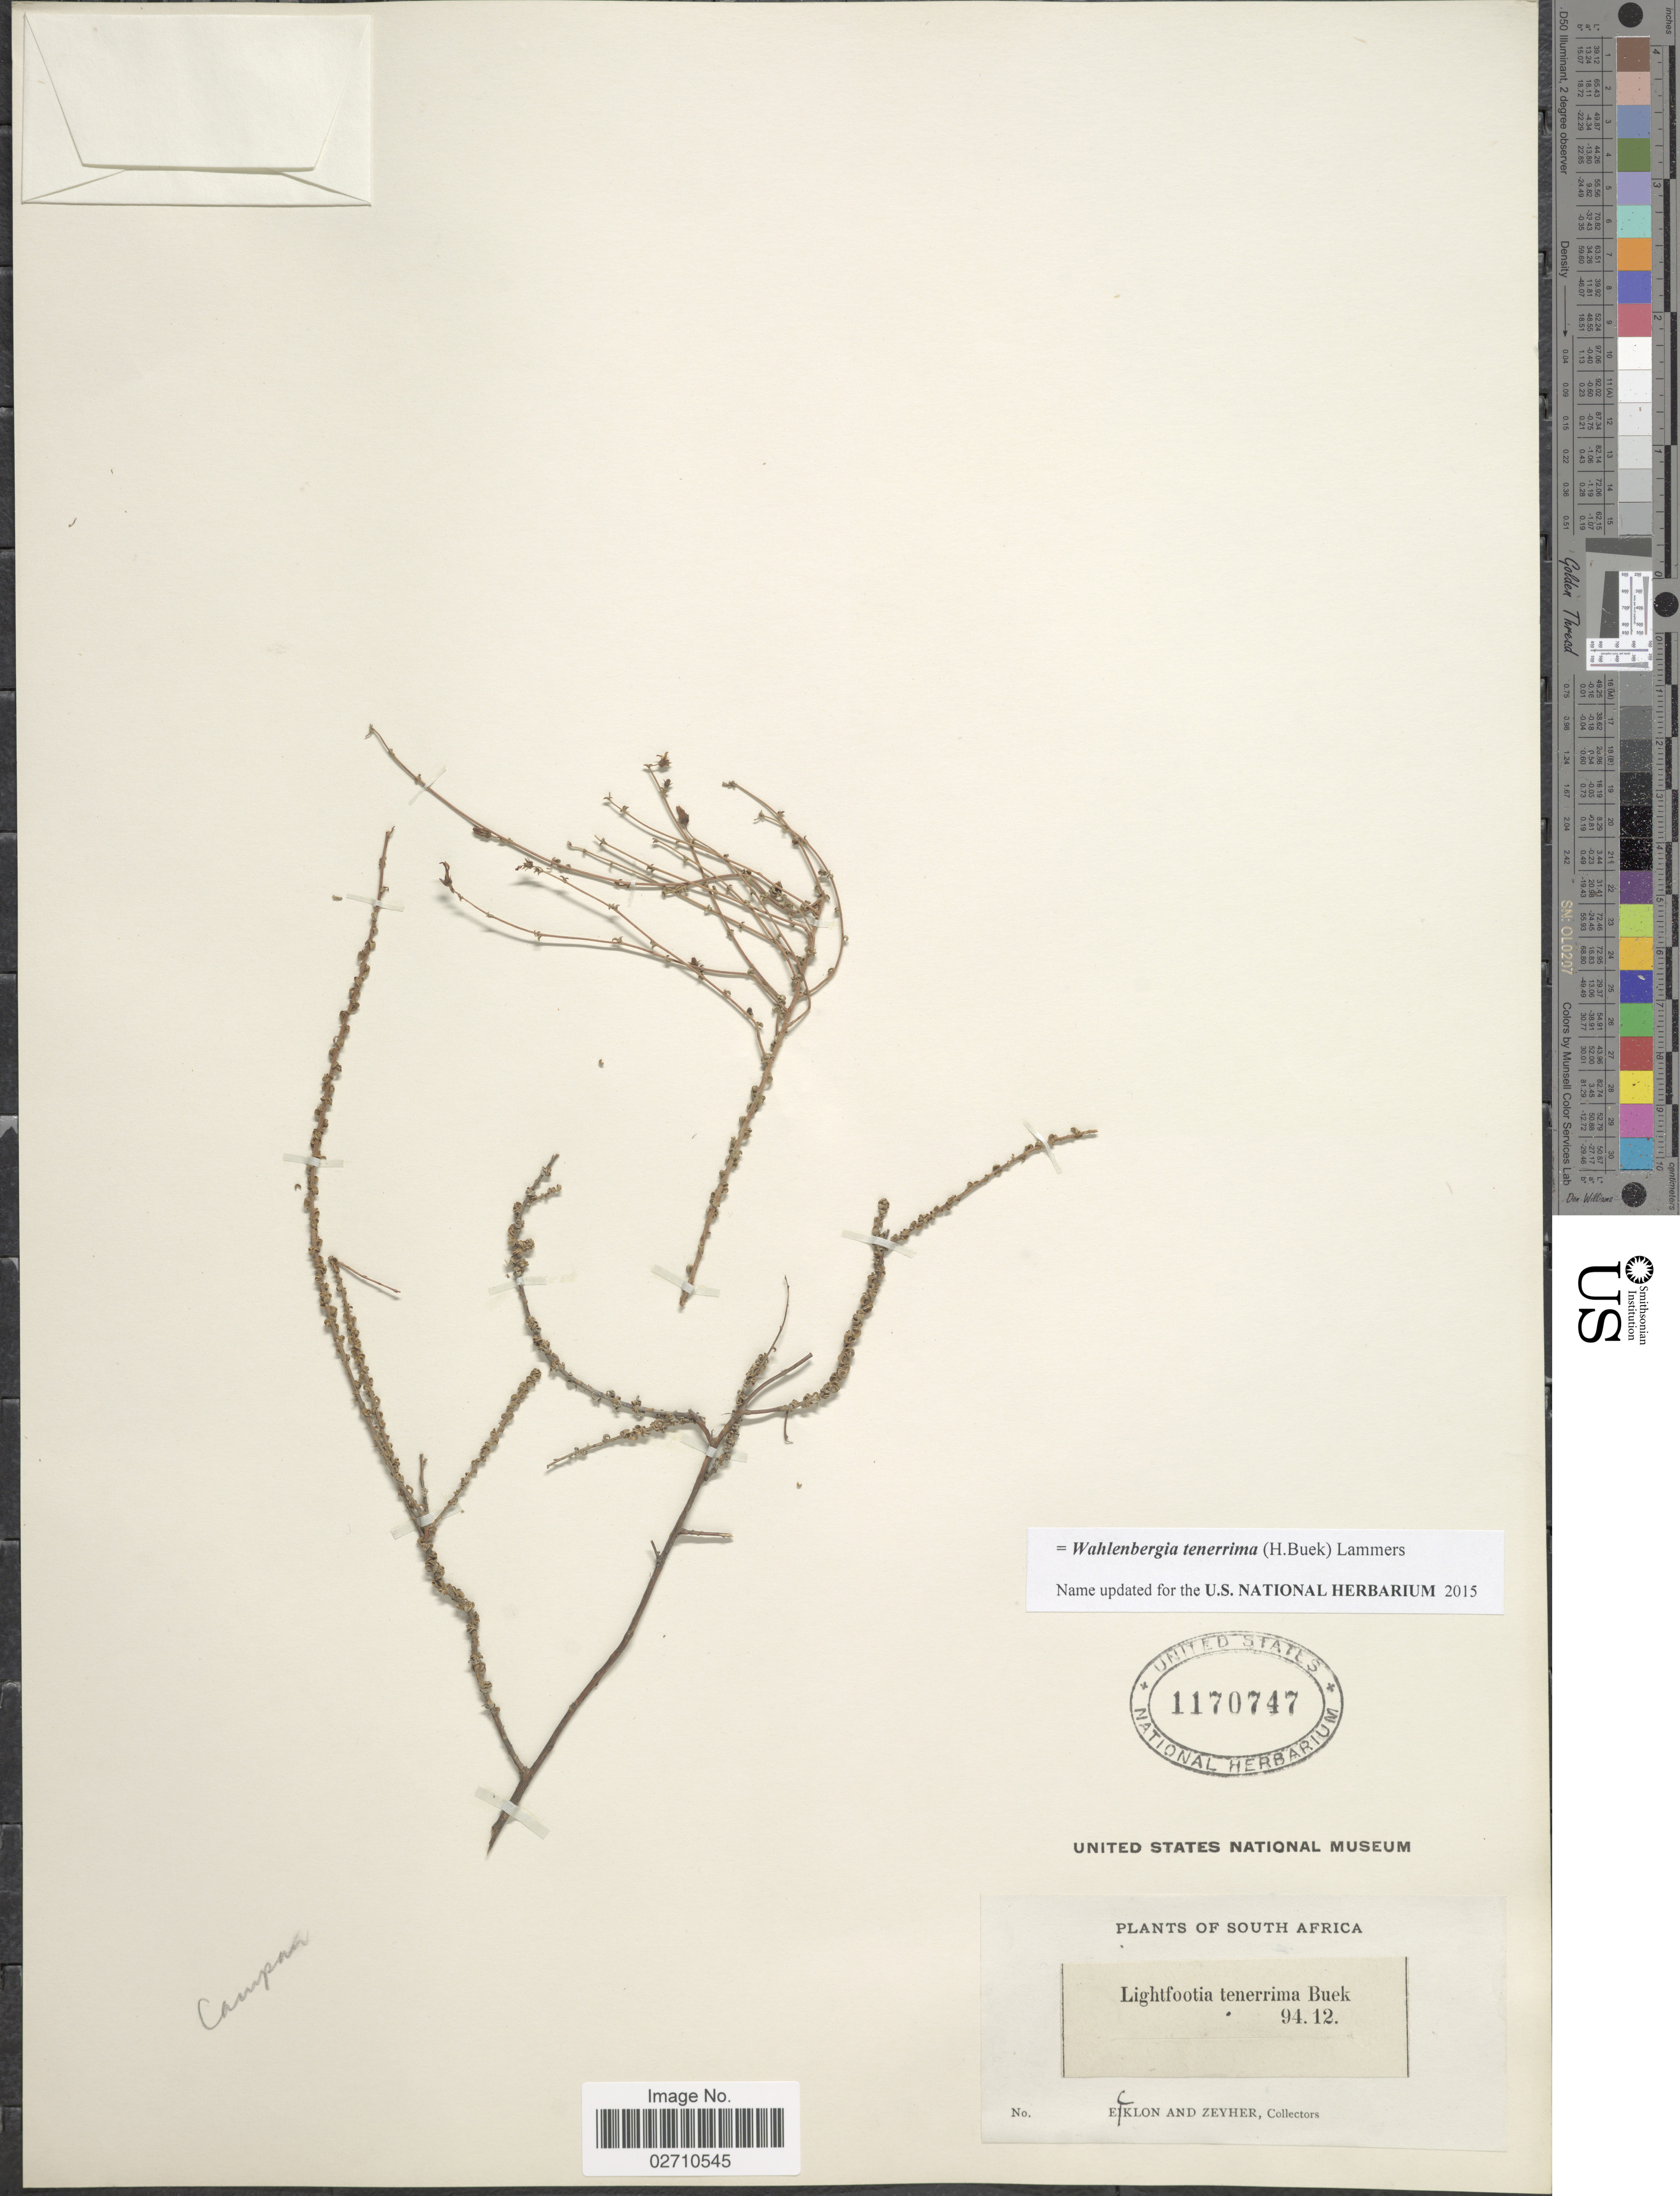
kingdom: Plantae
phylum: Tracheophyta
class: Magnoliopsida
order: Asterales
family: Campanulaceae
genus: Wahlenbergia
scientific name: Wahlenbergia tenerrima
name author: (H. Buek) Lammers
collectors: -. Ecklon & -. Zeyher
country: South Africa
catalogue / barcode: US 1170747